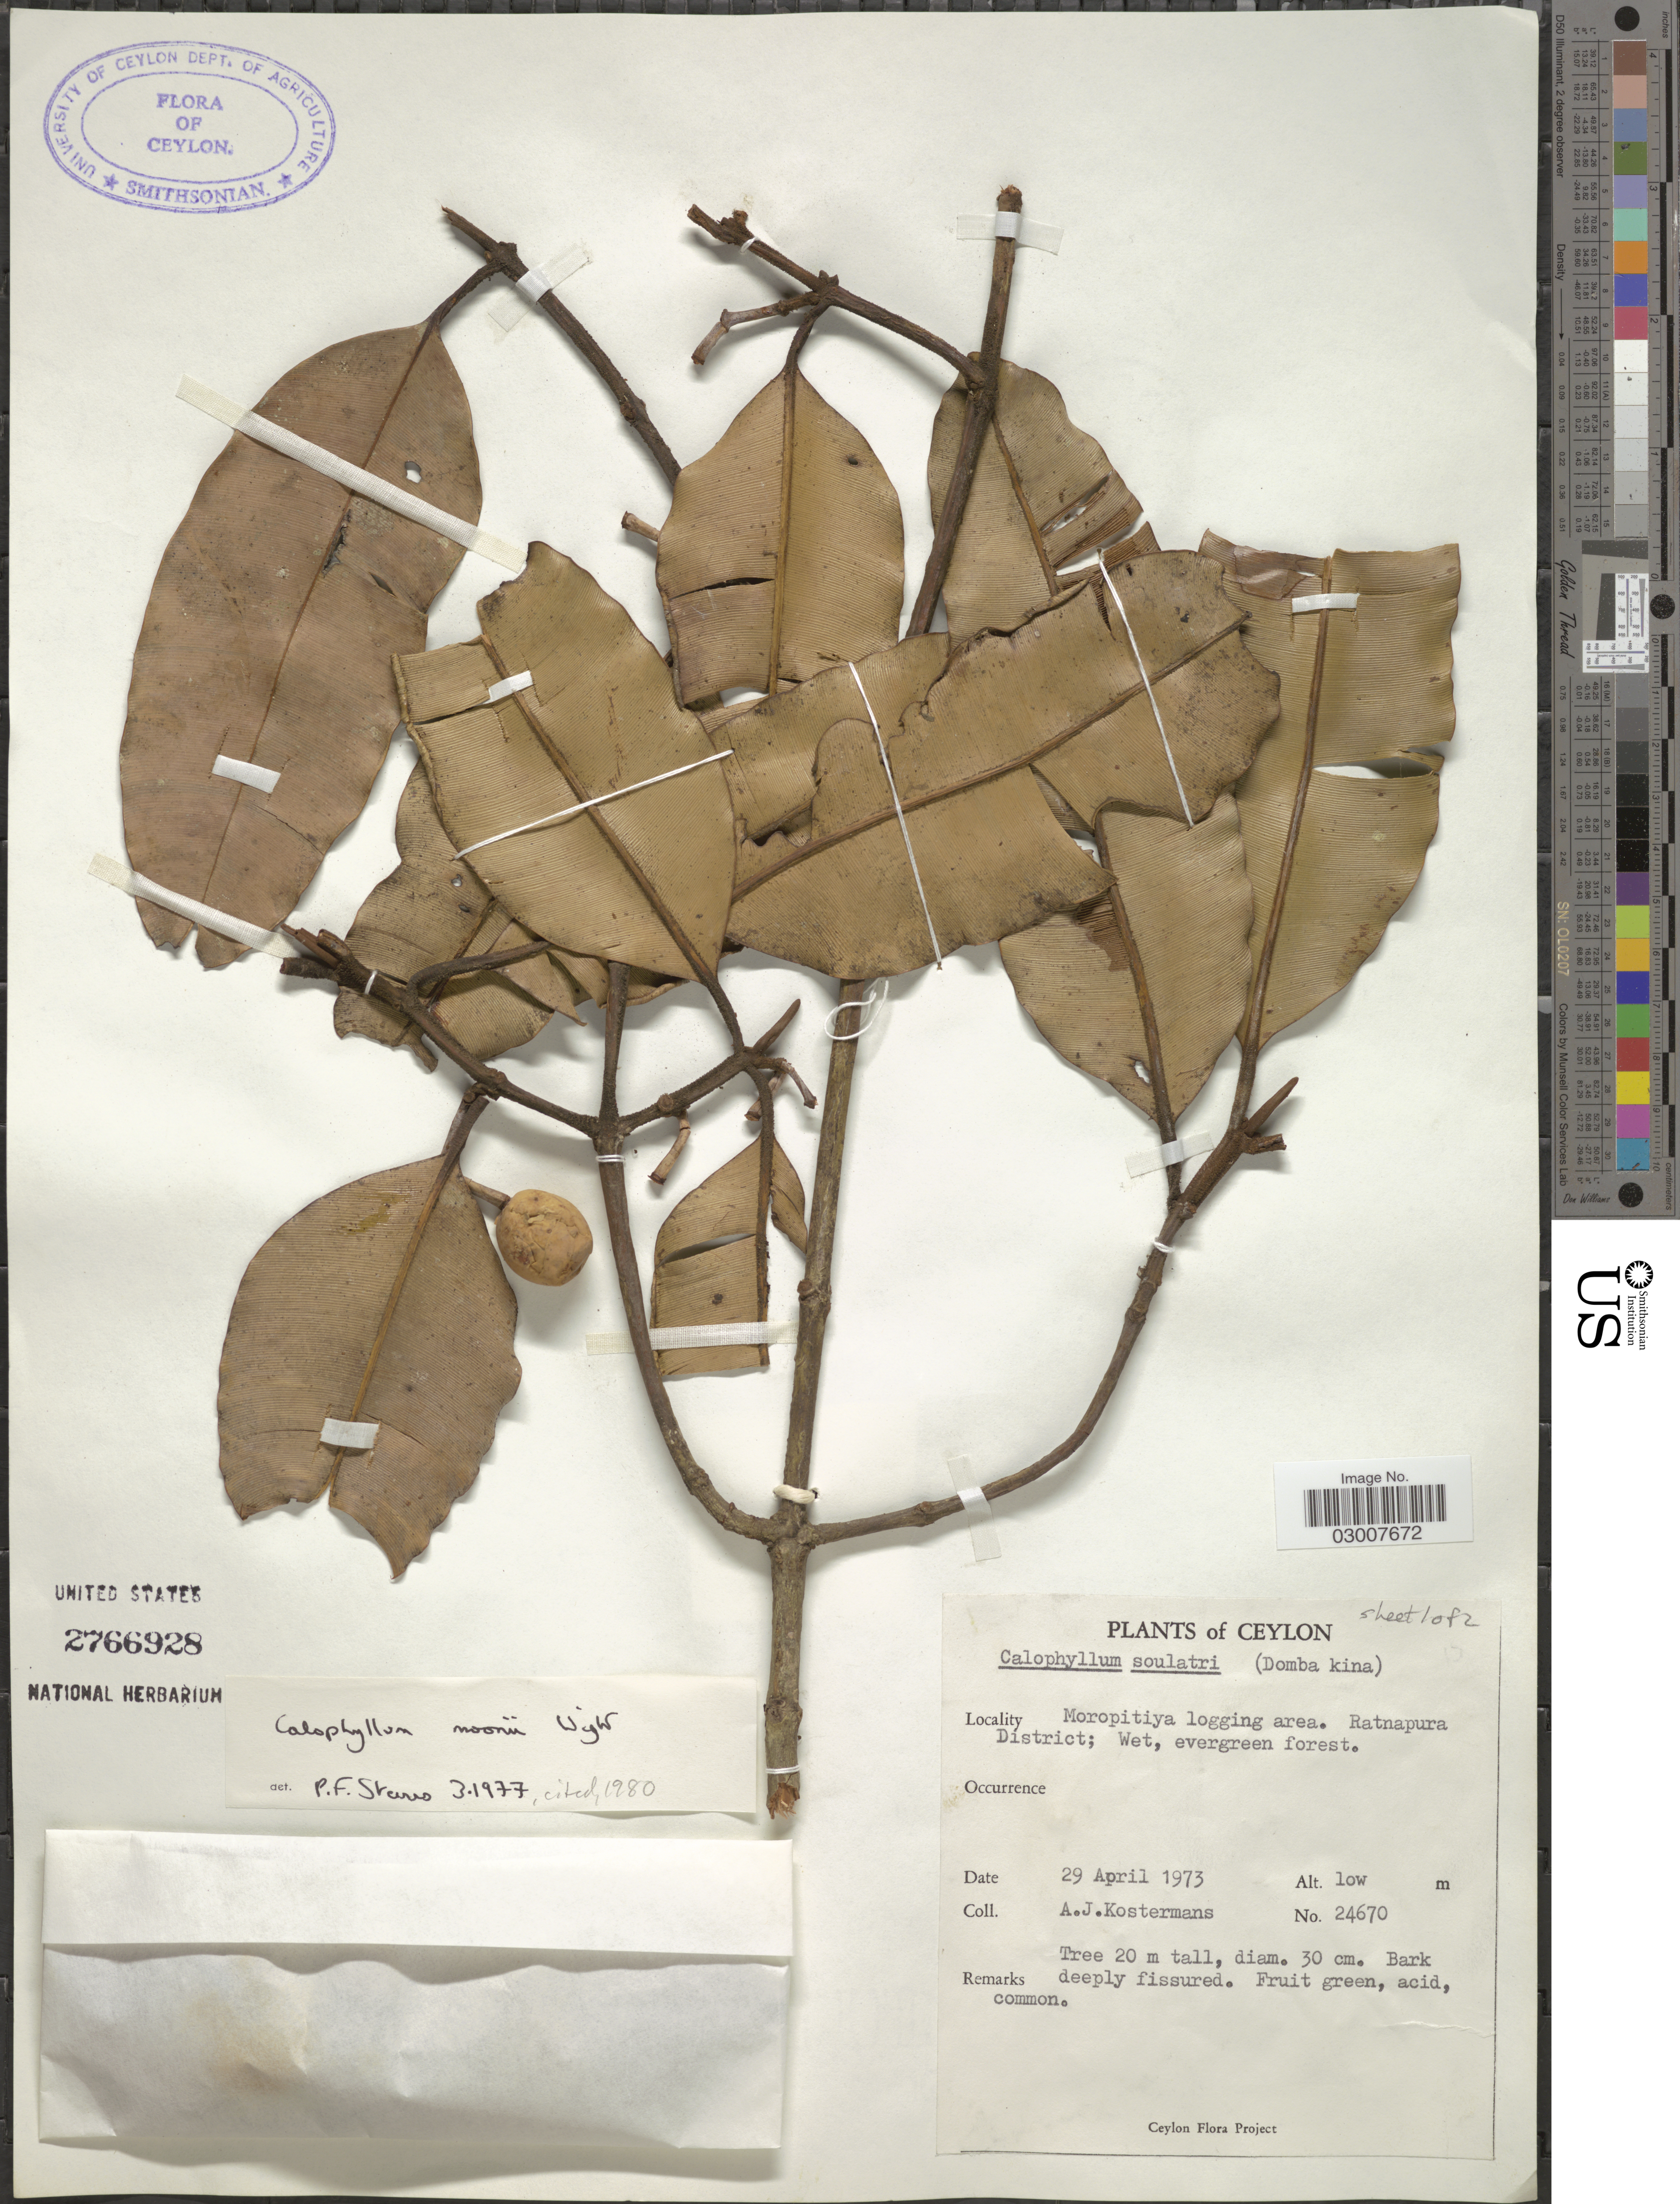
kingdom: Plantae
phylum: Tracheophyta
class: Magnoliopsida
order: Malpighiales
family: Calophyllaceae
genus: Calophyllum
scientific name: Calophyllum moonii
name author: Wight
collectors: A. J. G. Kostermans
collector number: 24670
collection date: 1973-04-29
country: Sri Lanka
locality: Ceylon. Moropitiya logging area. Ratnapura District.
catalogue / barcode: US 2766928